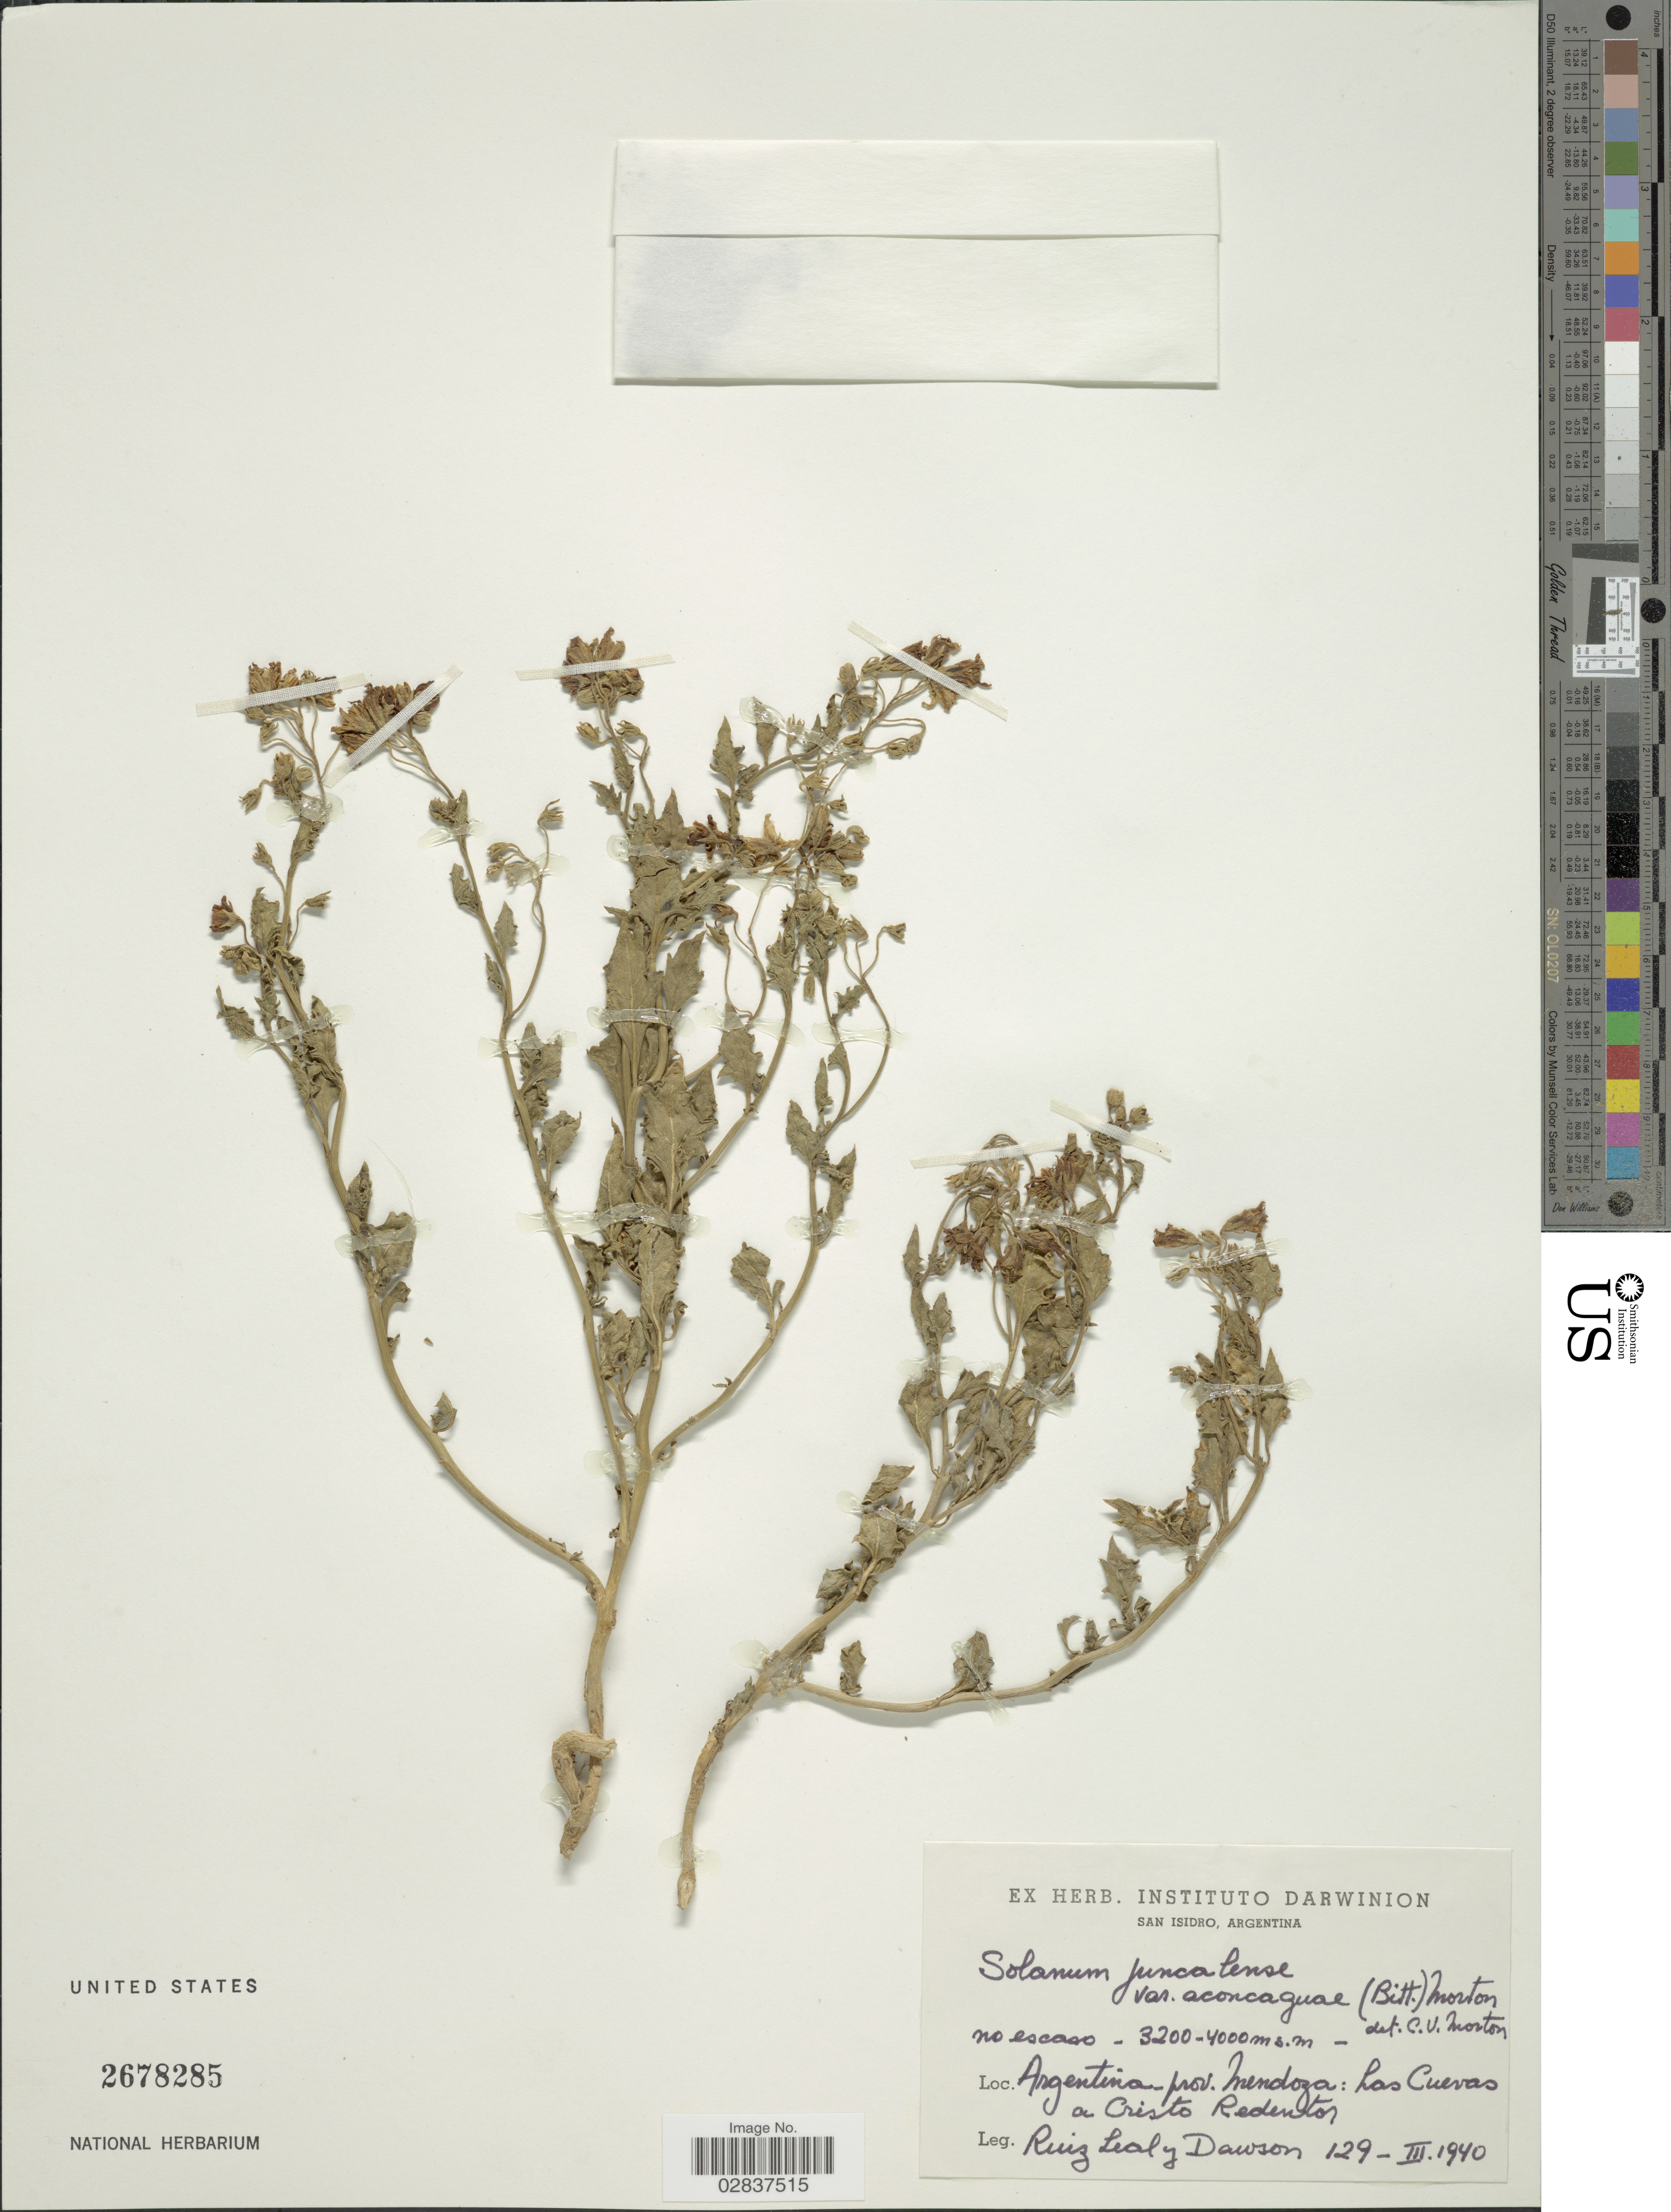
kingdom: Plantae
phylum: Tracheophyta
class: Magnoliopsida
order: Solanales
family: Solanaceae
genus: Solanum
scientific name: Solanum juncalense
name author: Reiche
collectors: R. Leal & -. Dawson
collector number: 129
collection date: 1940-03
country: Argentina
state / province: Mendoza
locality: Las Cuevas a Cristo Redentor.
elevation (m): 3200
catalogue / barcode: US 2678285